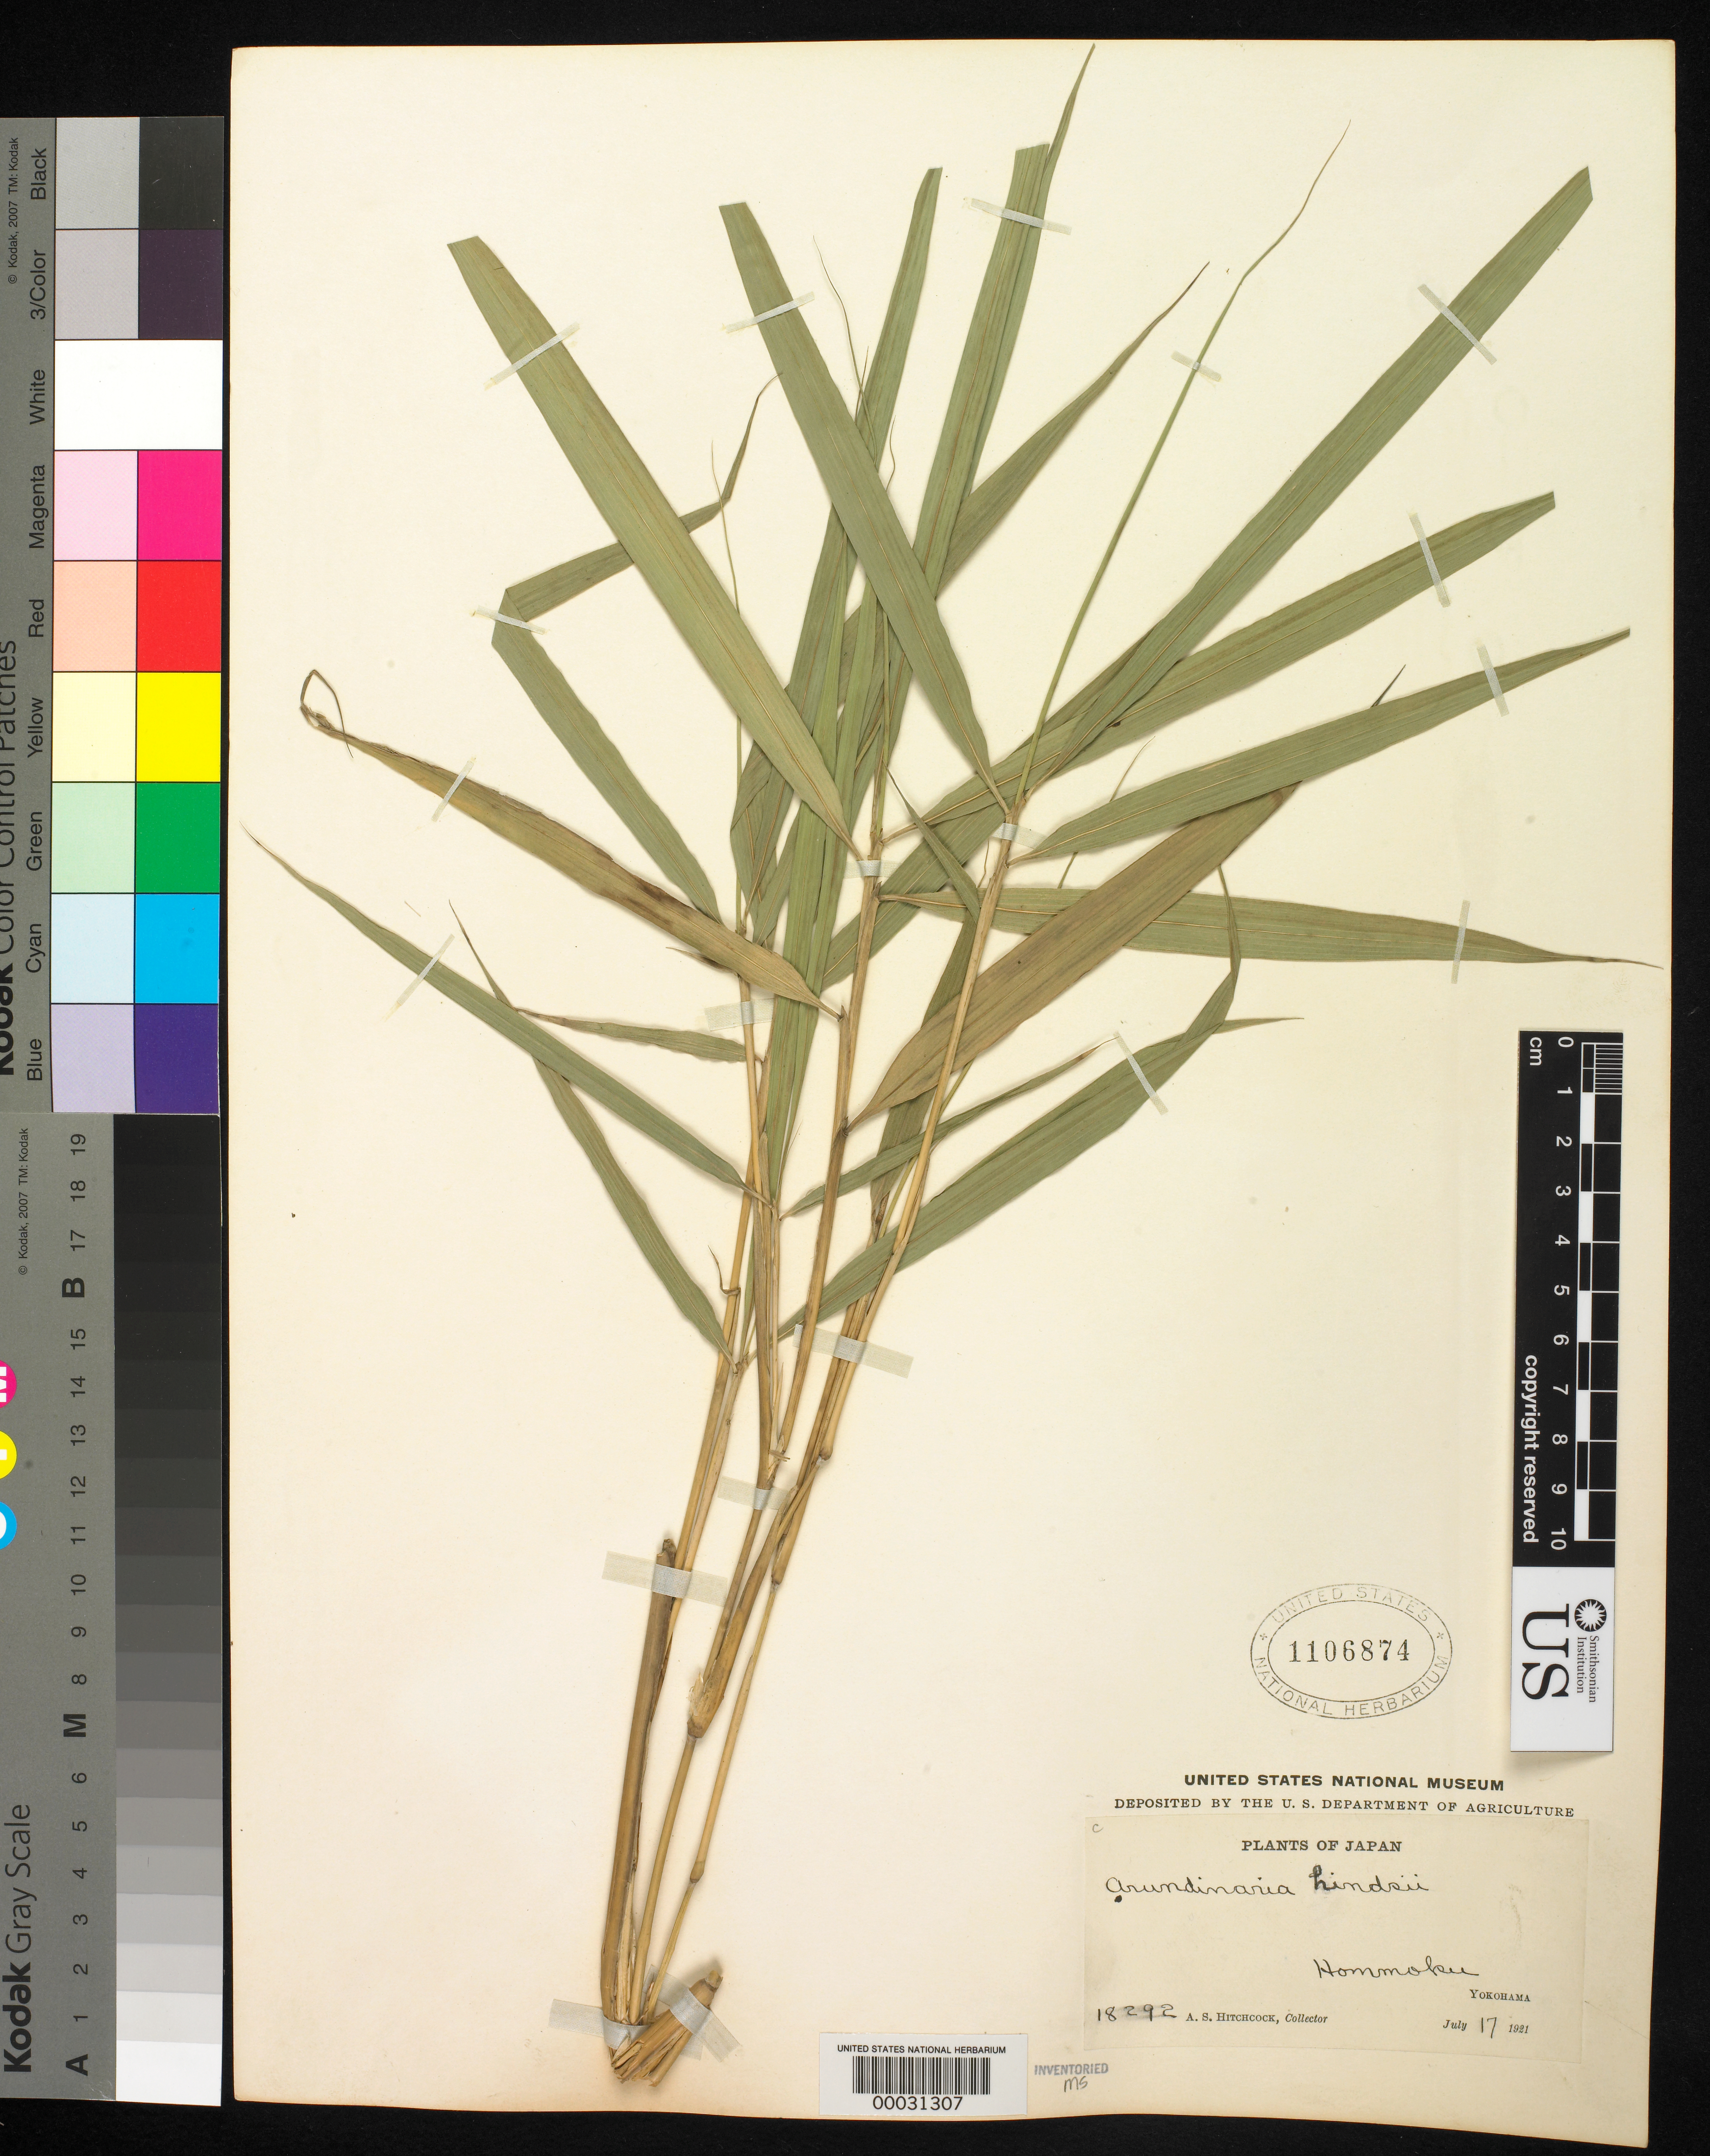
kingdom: Plantae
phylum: Tracheophyta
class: Liliopsida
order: Poales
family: Poaceae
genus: Pseudosasa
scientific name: Pseudosasa hindsii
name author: (Munro) S.L. Chen & G.Y. Sheng ex T.G. Liang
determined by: Poaceae Reorganization Project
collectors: A. S. Hitchcock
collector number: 18292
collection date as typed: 17 Jul 1921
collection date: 1921-07-17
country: Japan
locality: Yokohama, hommokee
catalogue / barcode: US 1106874